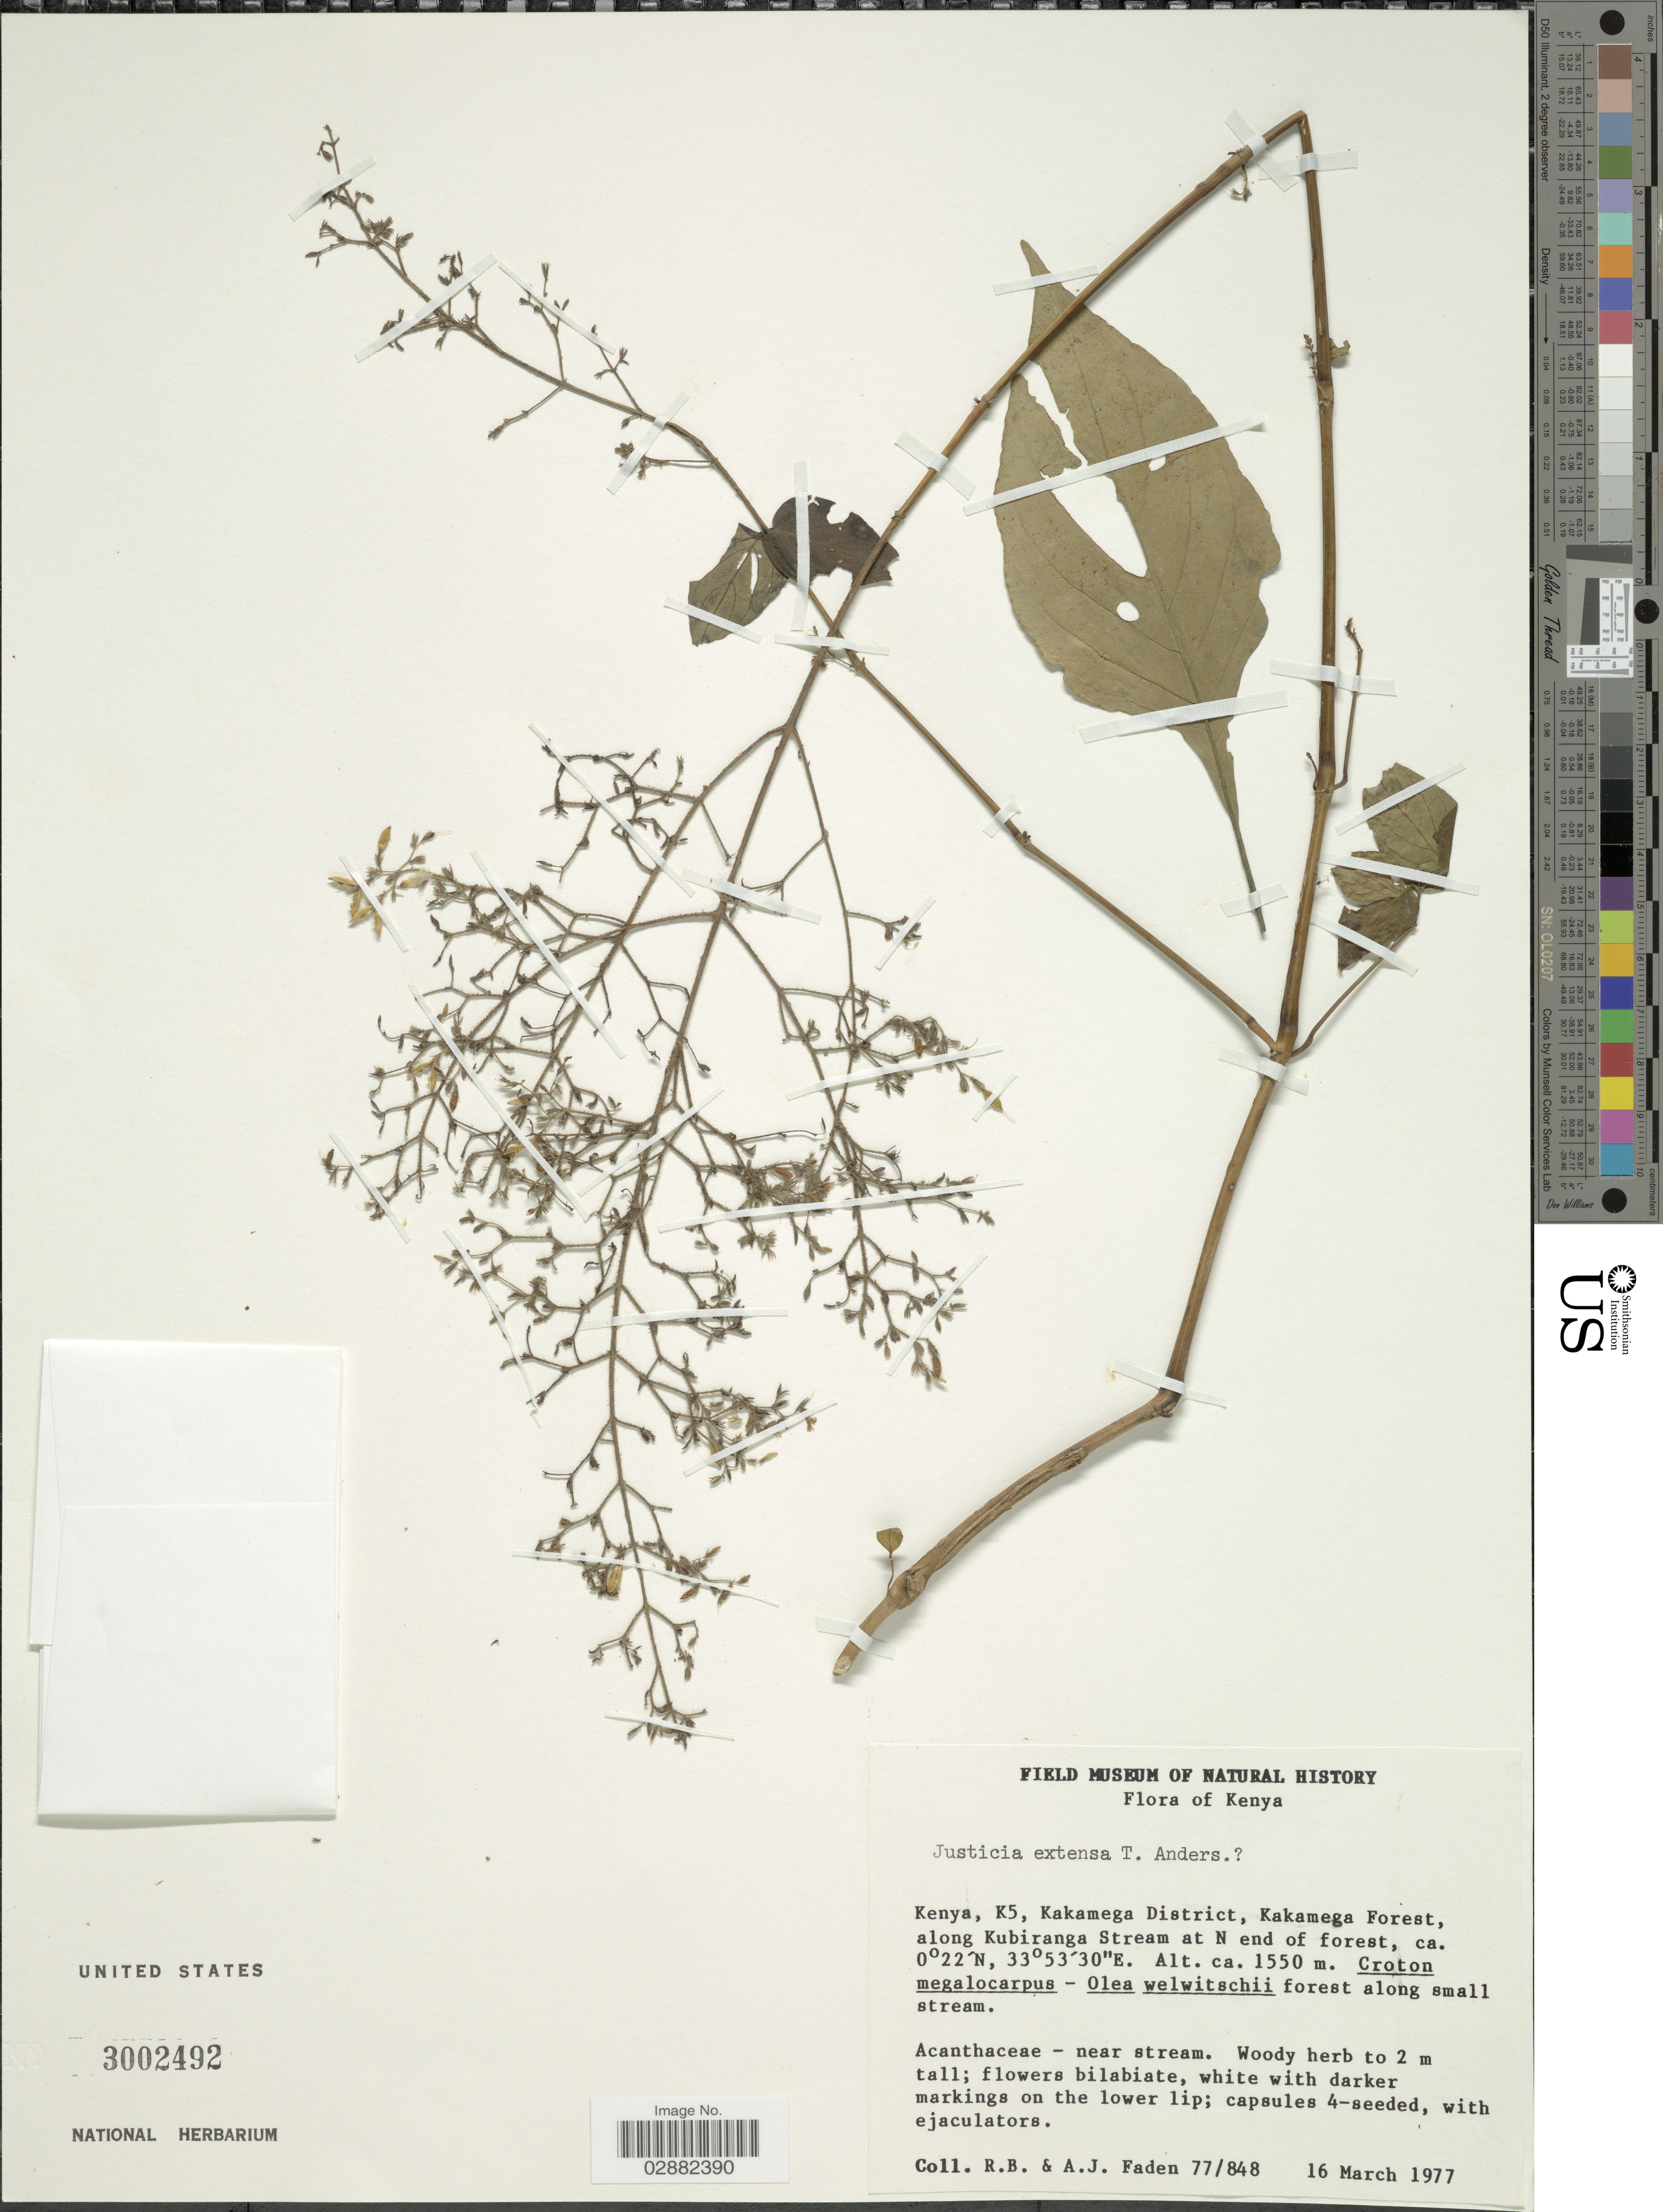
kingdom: Plantae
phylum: Tracheophyta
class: Magnoliopsida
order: Lamiales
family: Acanthaceae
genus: Justicia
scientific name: Justicia extensa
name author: T. Anderson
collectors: R. B. Faden & A. J. Faden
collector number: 77/848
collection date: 1977-03-16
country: Kenya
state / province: Kakamega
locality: K5, Kakamega District, Kakamega Forest, along Kubiranga Stream at N end of forest.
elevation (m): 1550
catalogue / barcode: US 3002492